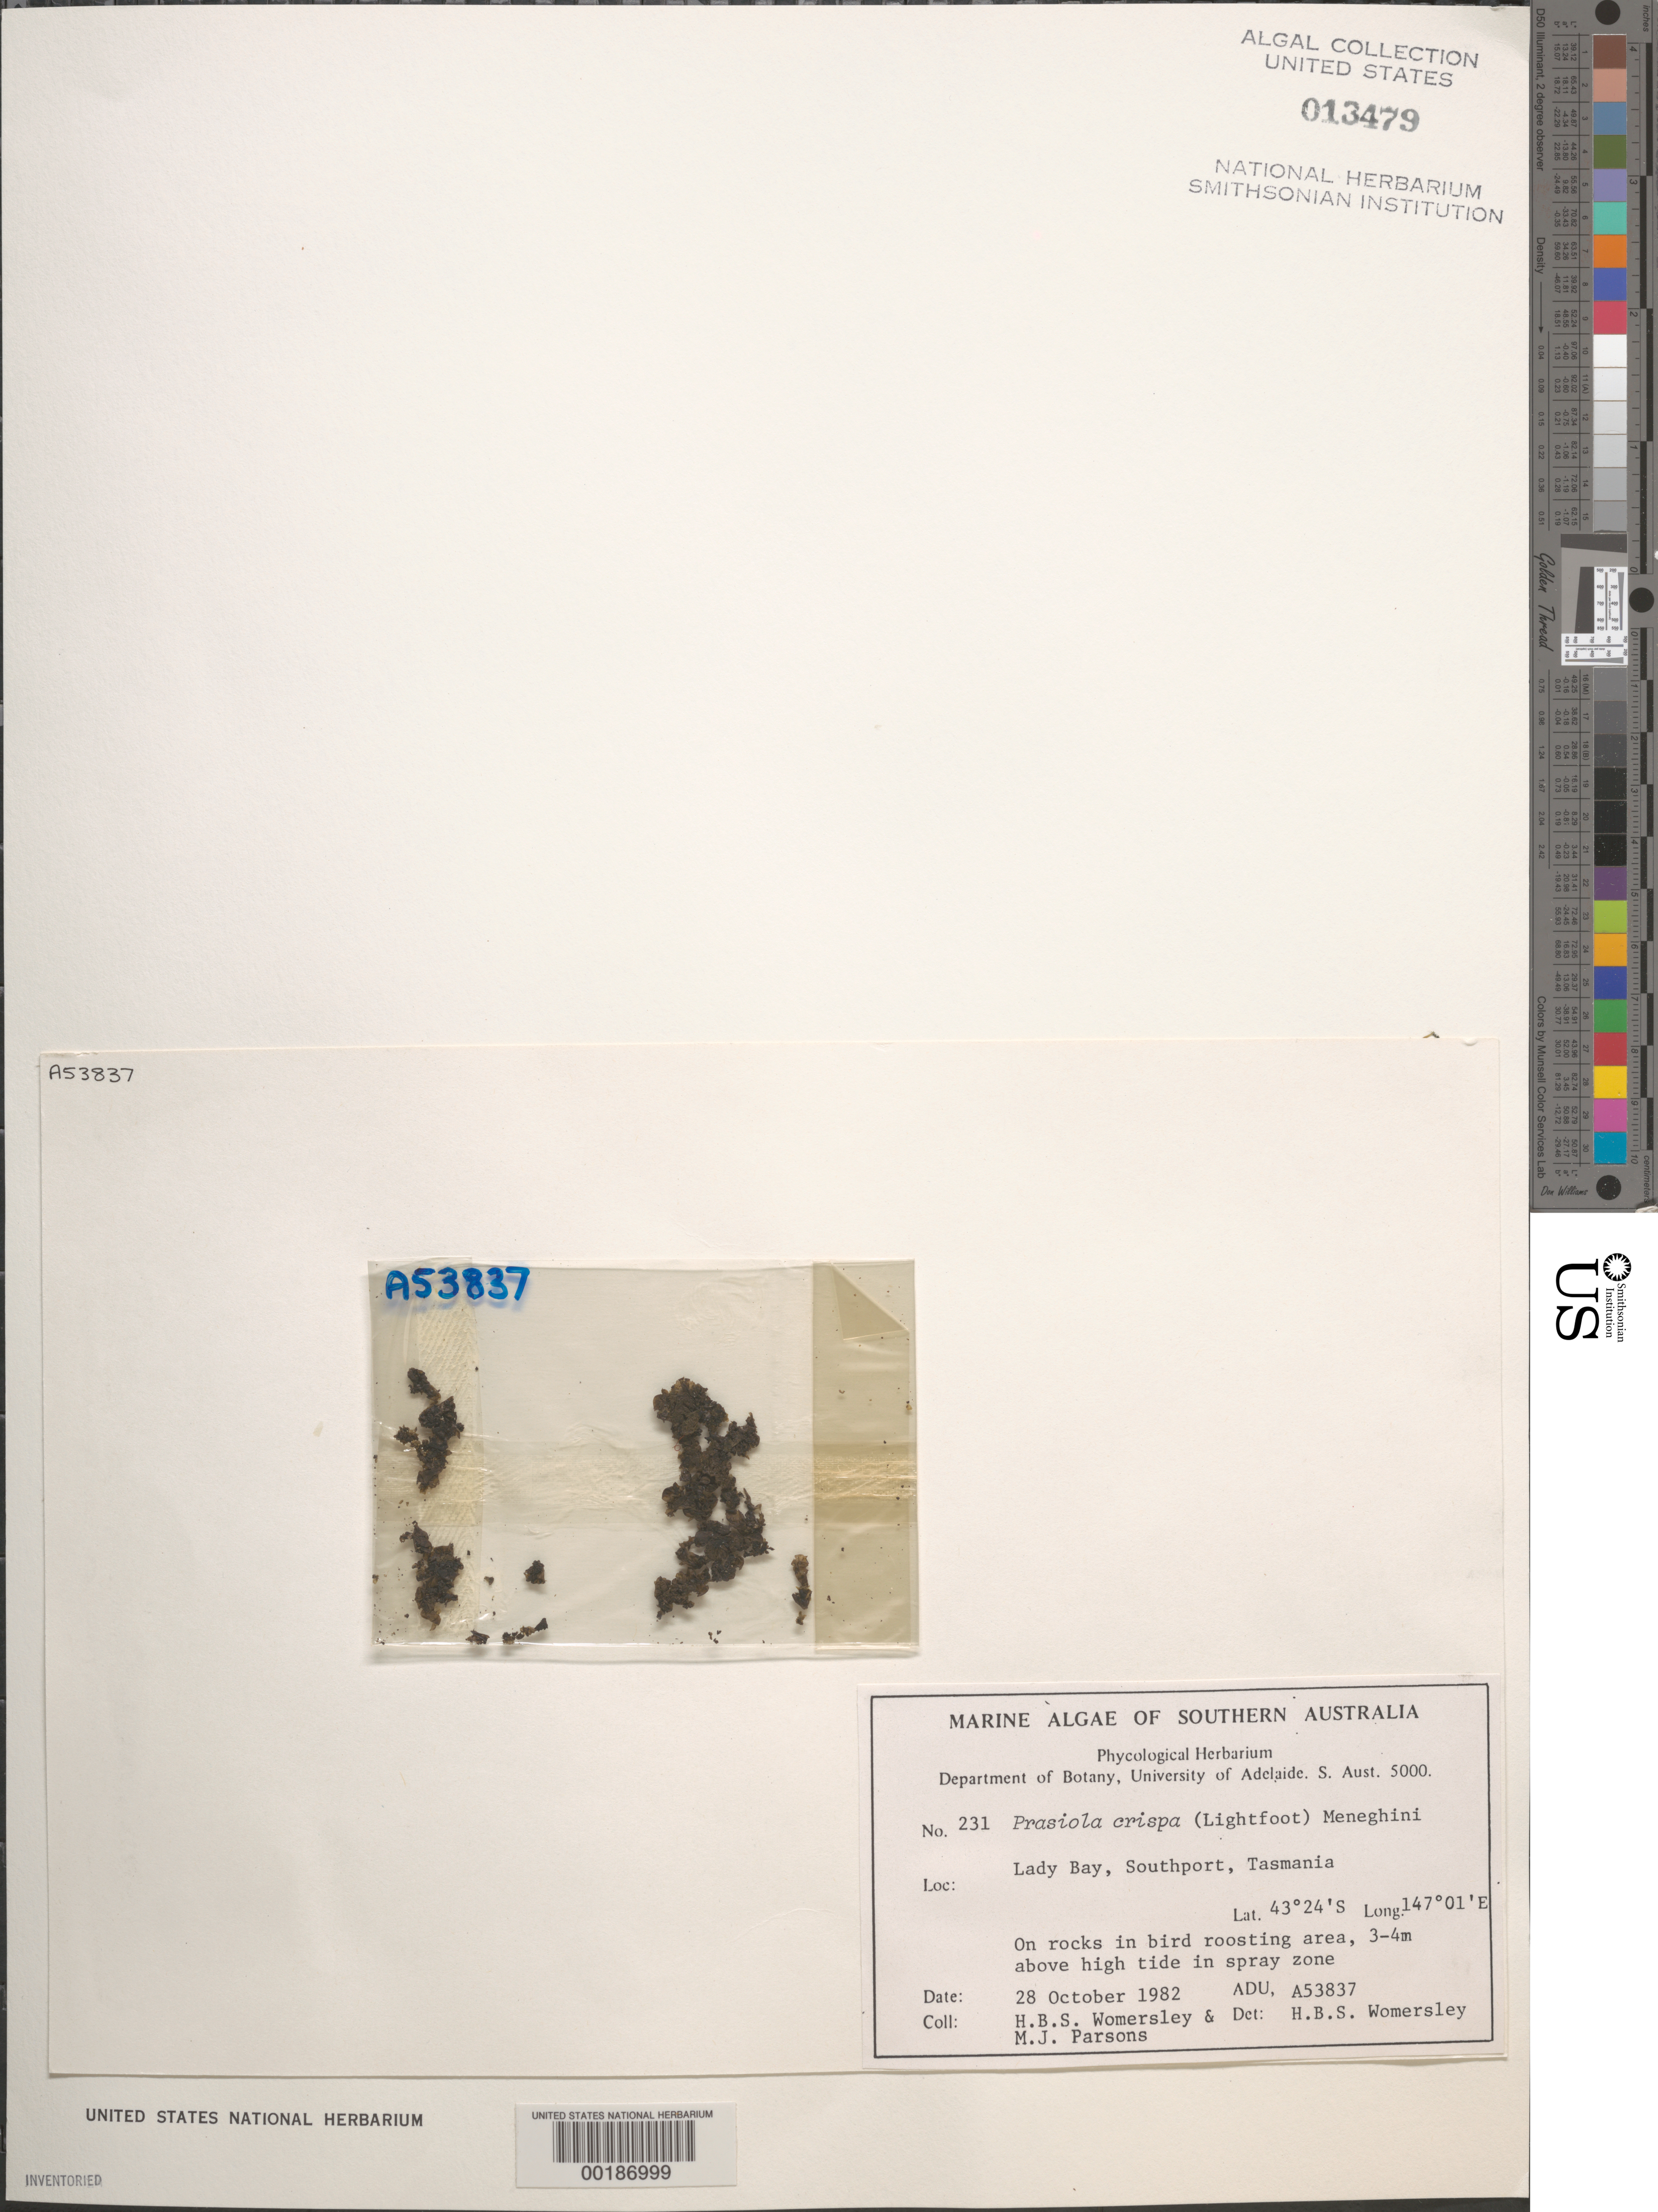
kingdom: Plantae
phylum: Chlorophyta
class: Trebouxiophyceae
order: Prasiolales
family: Prasiolaceae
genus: Prasiola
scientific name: Prasiola crispa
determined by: Womersley, H. B. S.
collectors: H. B. S. Womersley & M. Parsons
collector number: ADU A53837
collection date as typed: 28 Oct 1982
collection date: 1982-10-28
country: Australia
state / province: Tasmania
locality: Lady bay, southport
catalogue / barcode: US 13479